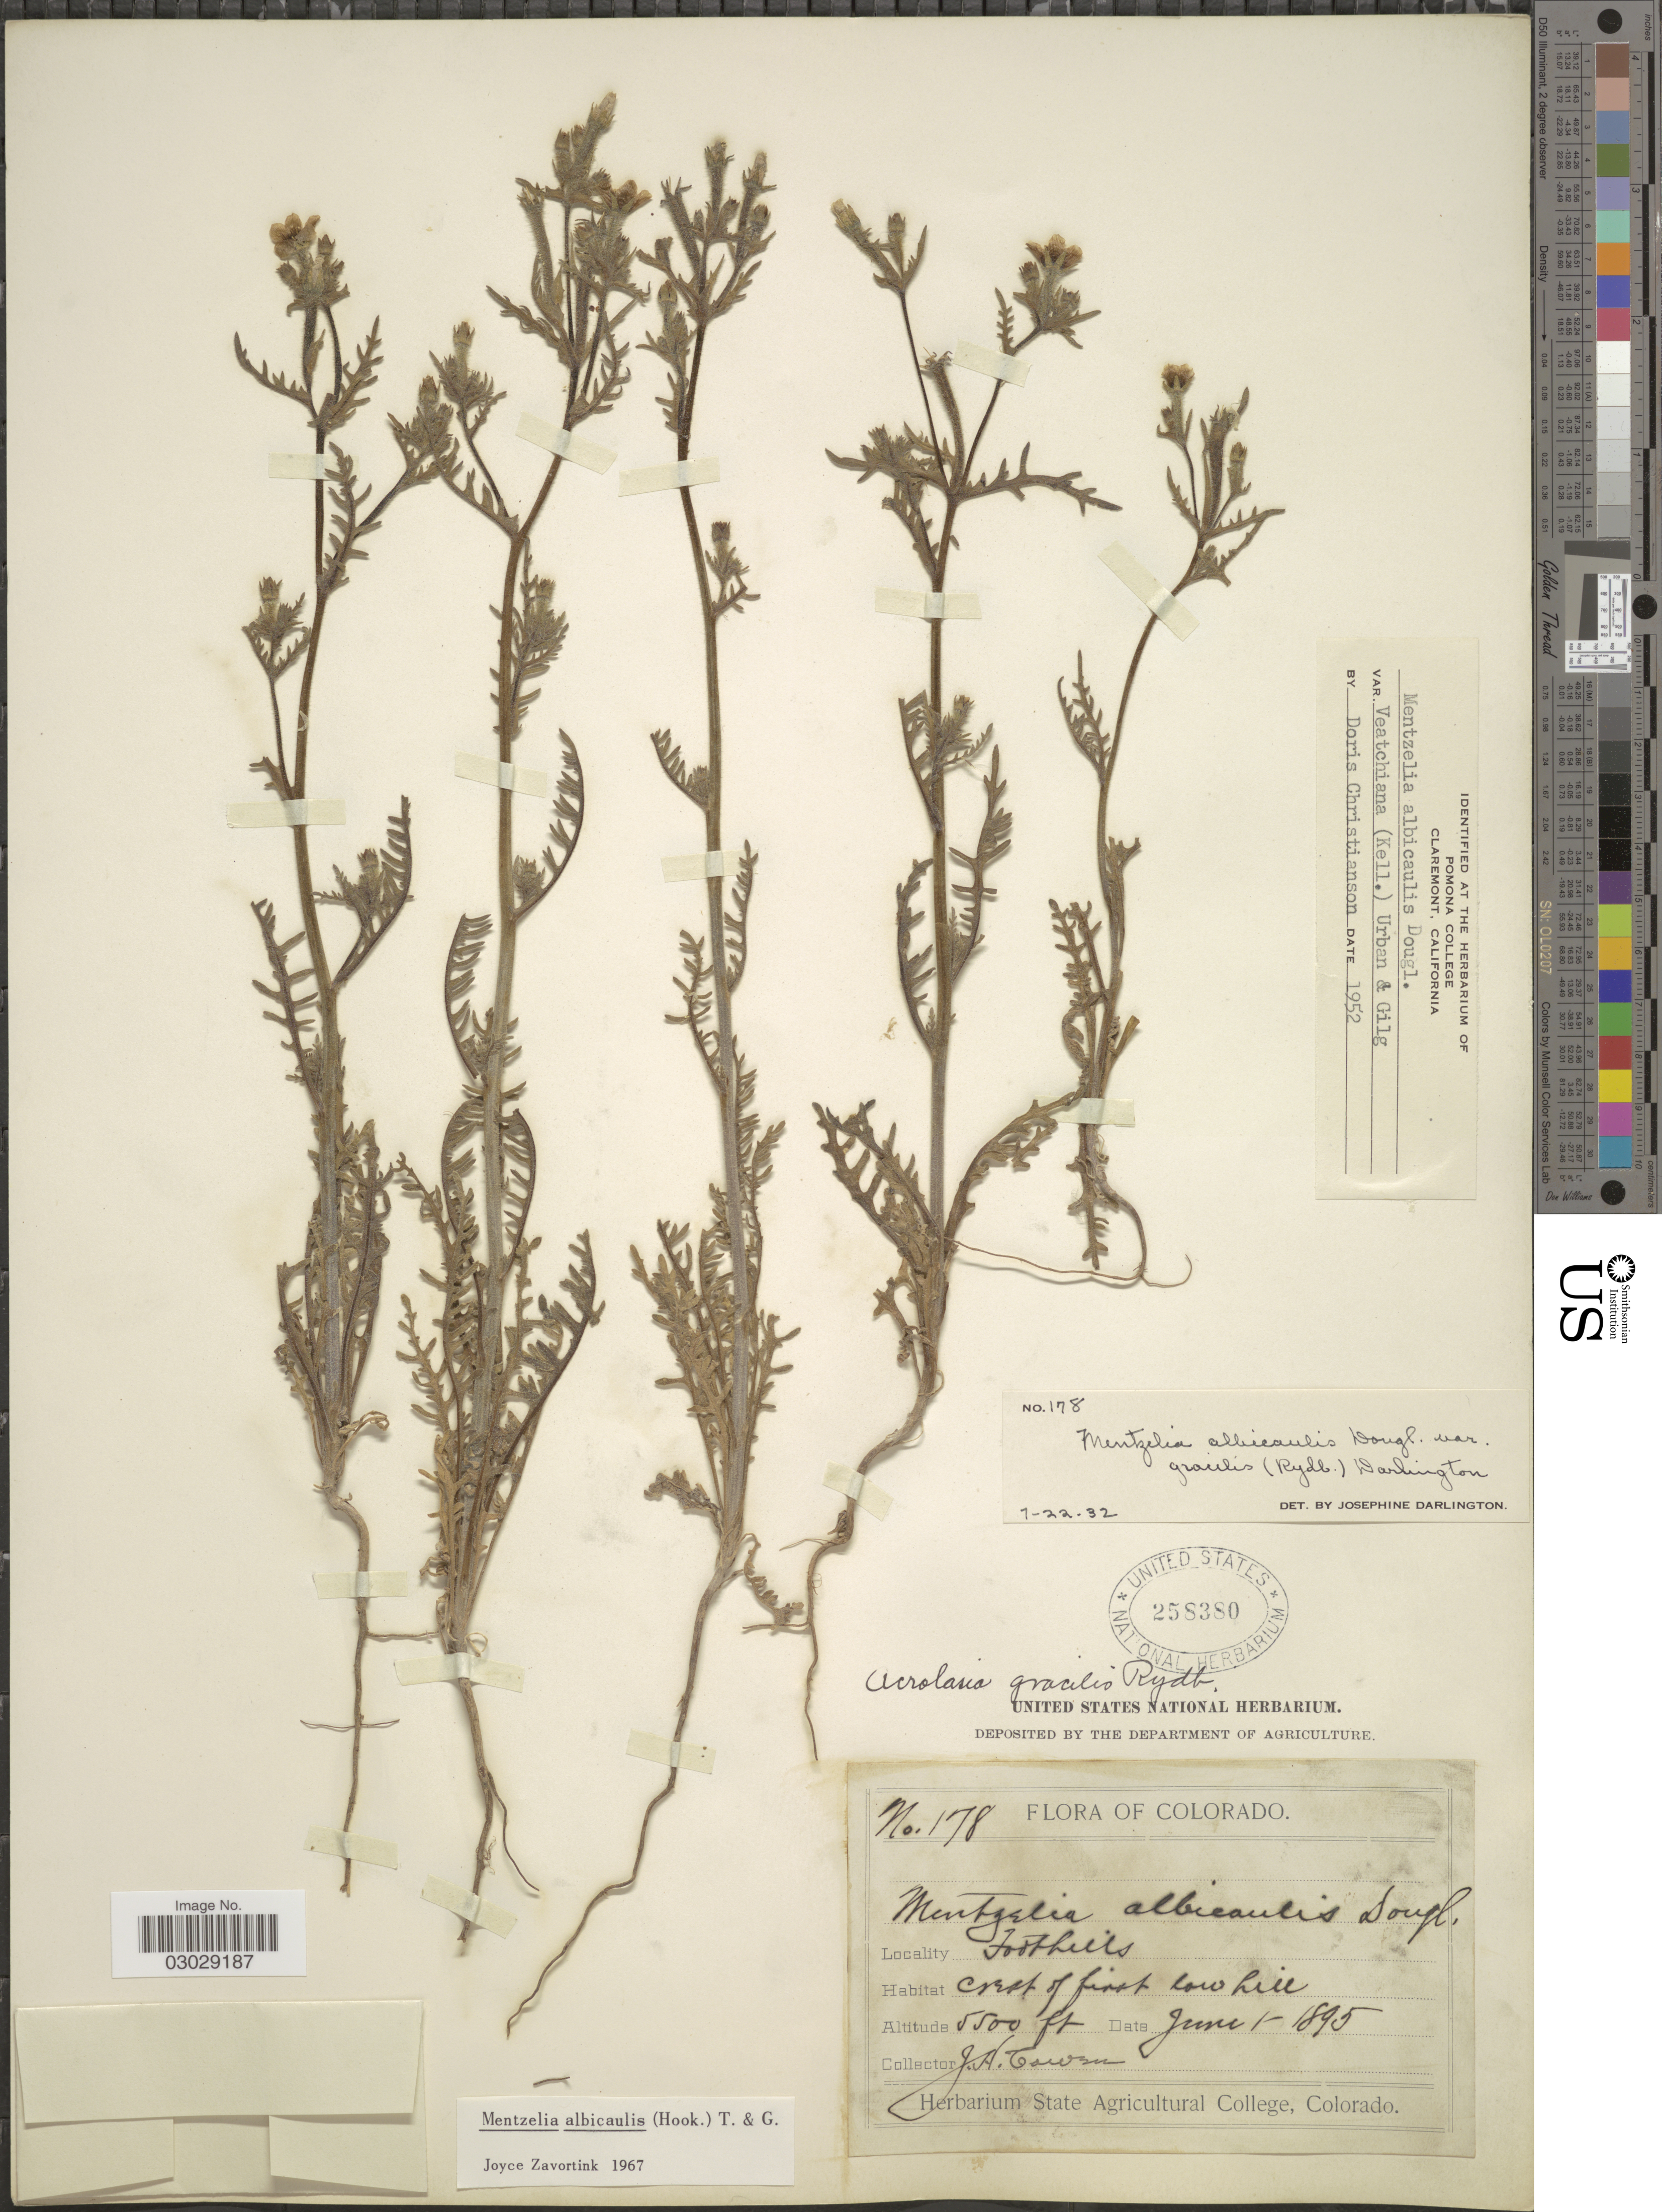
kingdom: Plantae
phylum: Tracheophyta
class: Magnoliopsida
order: Cornales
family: Loasaceae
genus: Mentzelia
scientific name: Mentzelia albicaulis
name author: (Douglas ex Hook.) Douglas ex Torr. & A. Gray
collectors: J. H. Cowen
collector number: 178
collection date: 1895-06-01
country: United States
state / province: Colorado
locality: Foothills.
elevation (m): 1676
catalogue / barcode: US 258380